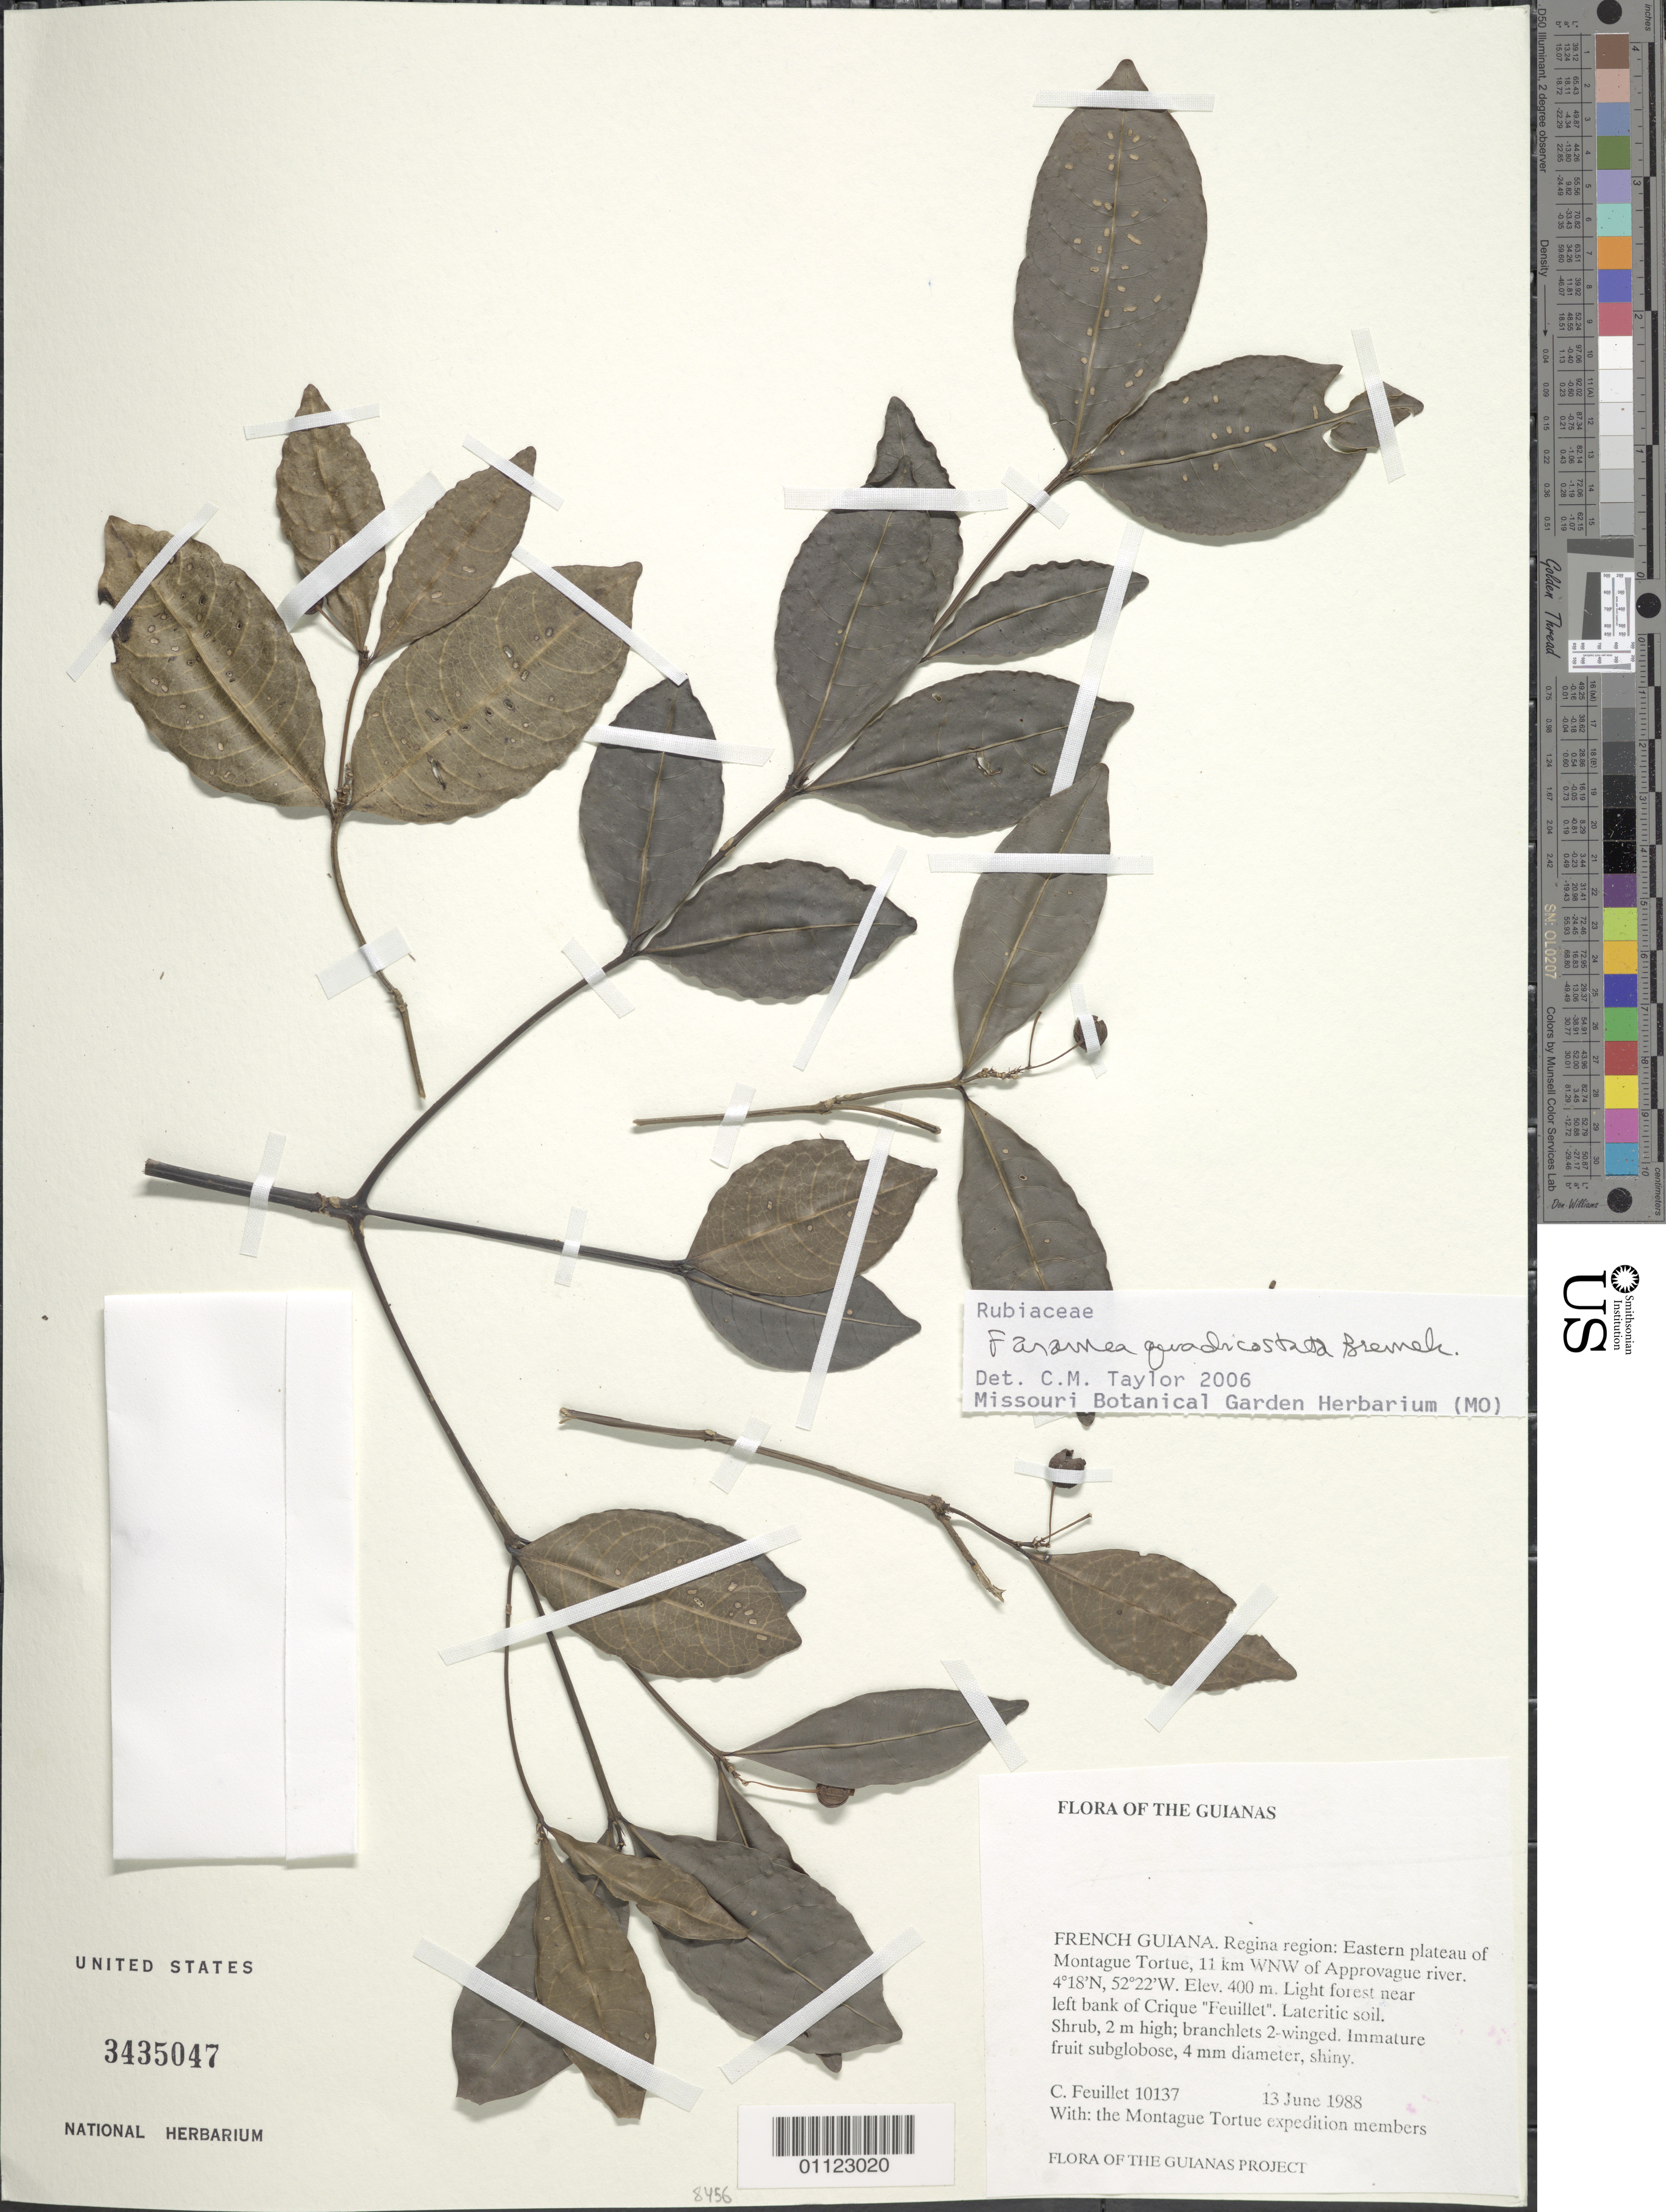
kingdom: Plantae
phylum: Tracheophyta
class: Magnoliopsida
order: Gentianales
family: Rubiaceae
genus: Faramea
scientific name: Faramea quadricostata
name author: Bremek.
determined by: Taylor, Charlotte M.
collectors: C. Feuillet & Montagne Torte Exped. members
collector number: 10137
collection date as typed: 13 June 1988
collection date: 1988-06-13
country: French Guiana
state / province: Cayenne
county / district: Regina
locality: Eastern plateau of Montagne Tortue, 11 km WNW of Approuague river. Near left bank Crique "Feuillet"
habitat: Light forest. Lateritic soil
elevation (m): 400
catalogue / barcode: US 3435047